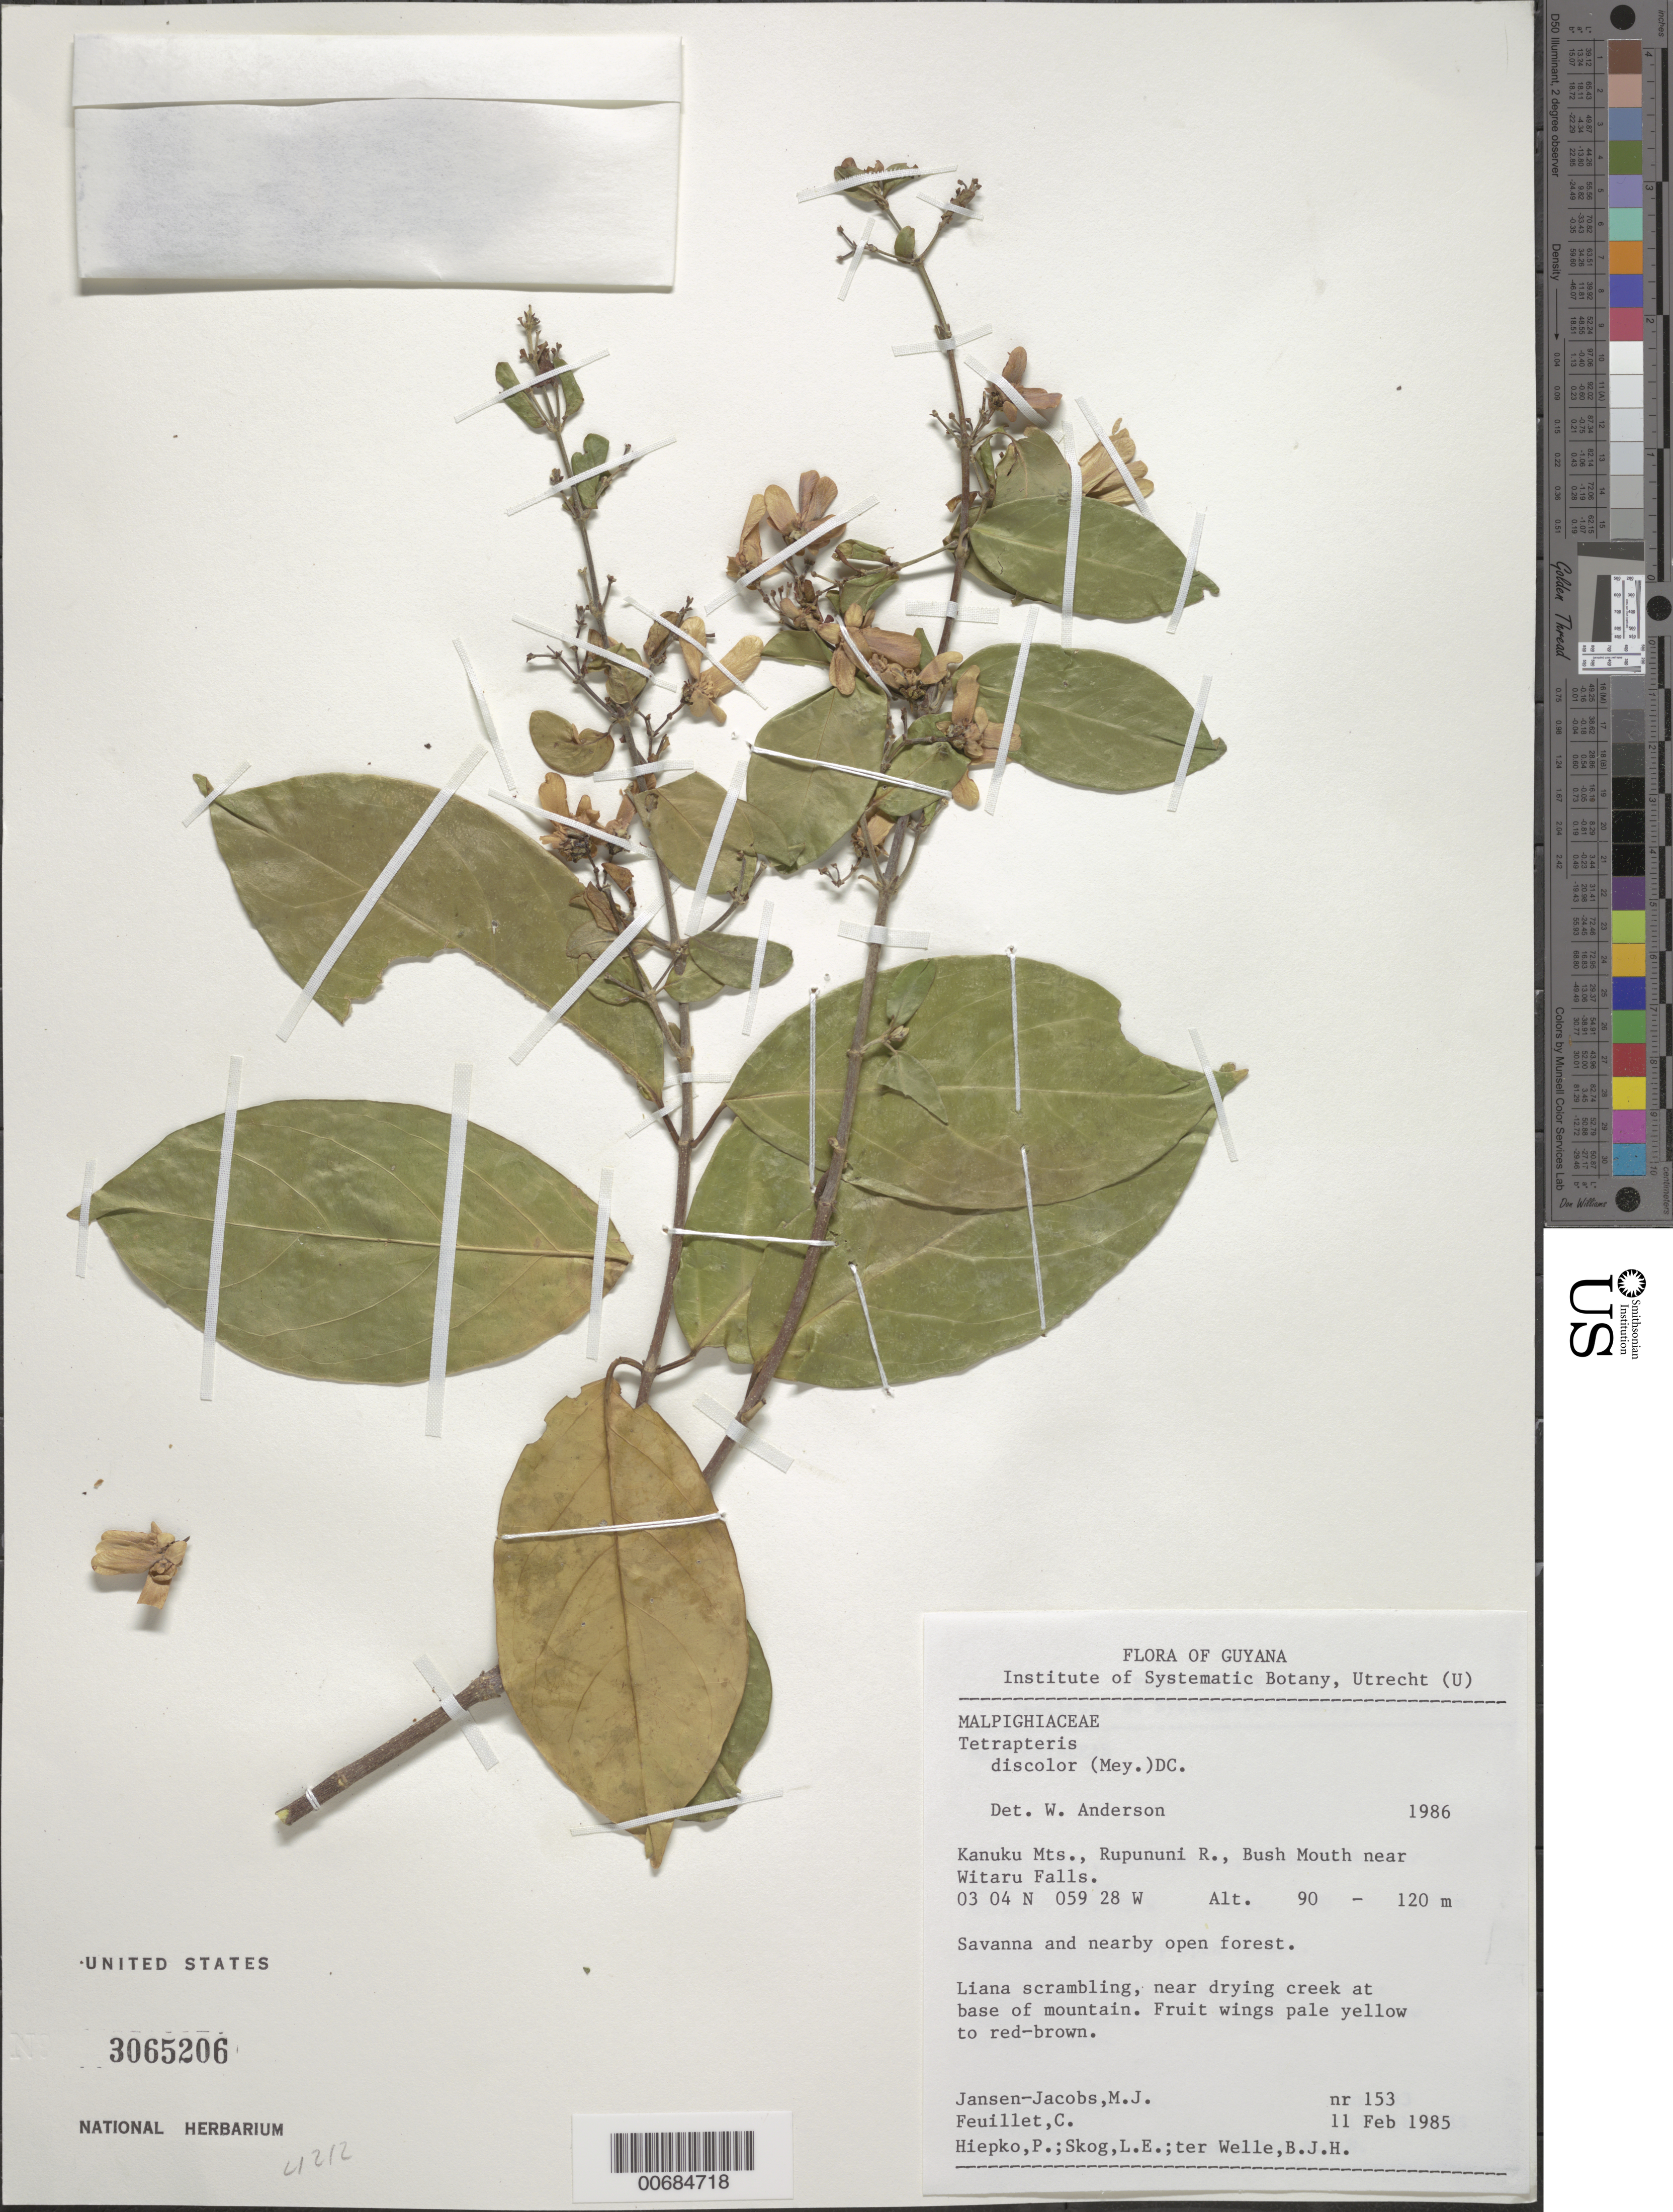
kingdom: Plantae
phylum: Tracheophyta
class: Magnoliopsida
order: Malpighiales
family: Malpighiaceae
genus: Tetrapterys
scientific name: Tetrapterys discolor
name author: (G. Mey.) DC.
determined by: Anderson, W. R., (MICH), University of Michigan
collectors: M. J. Jansen-Jacobs, C. Feuillet, P. H. Hiepko, L. E. Skog & B. Welle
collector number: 153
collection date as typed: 11-Feb-85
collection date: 1985-02-11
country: Guyana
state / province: U. Takutu-U. Essequibo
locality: Kanuku Mts., Rupununi R., Bush Mouth near Witaru Falls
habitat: Savanna and nearby open forest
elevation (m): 90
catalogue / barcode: US 3065206